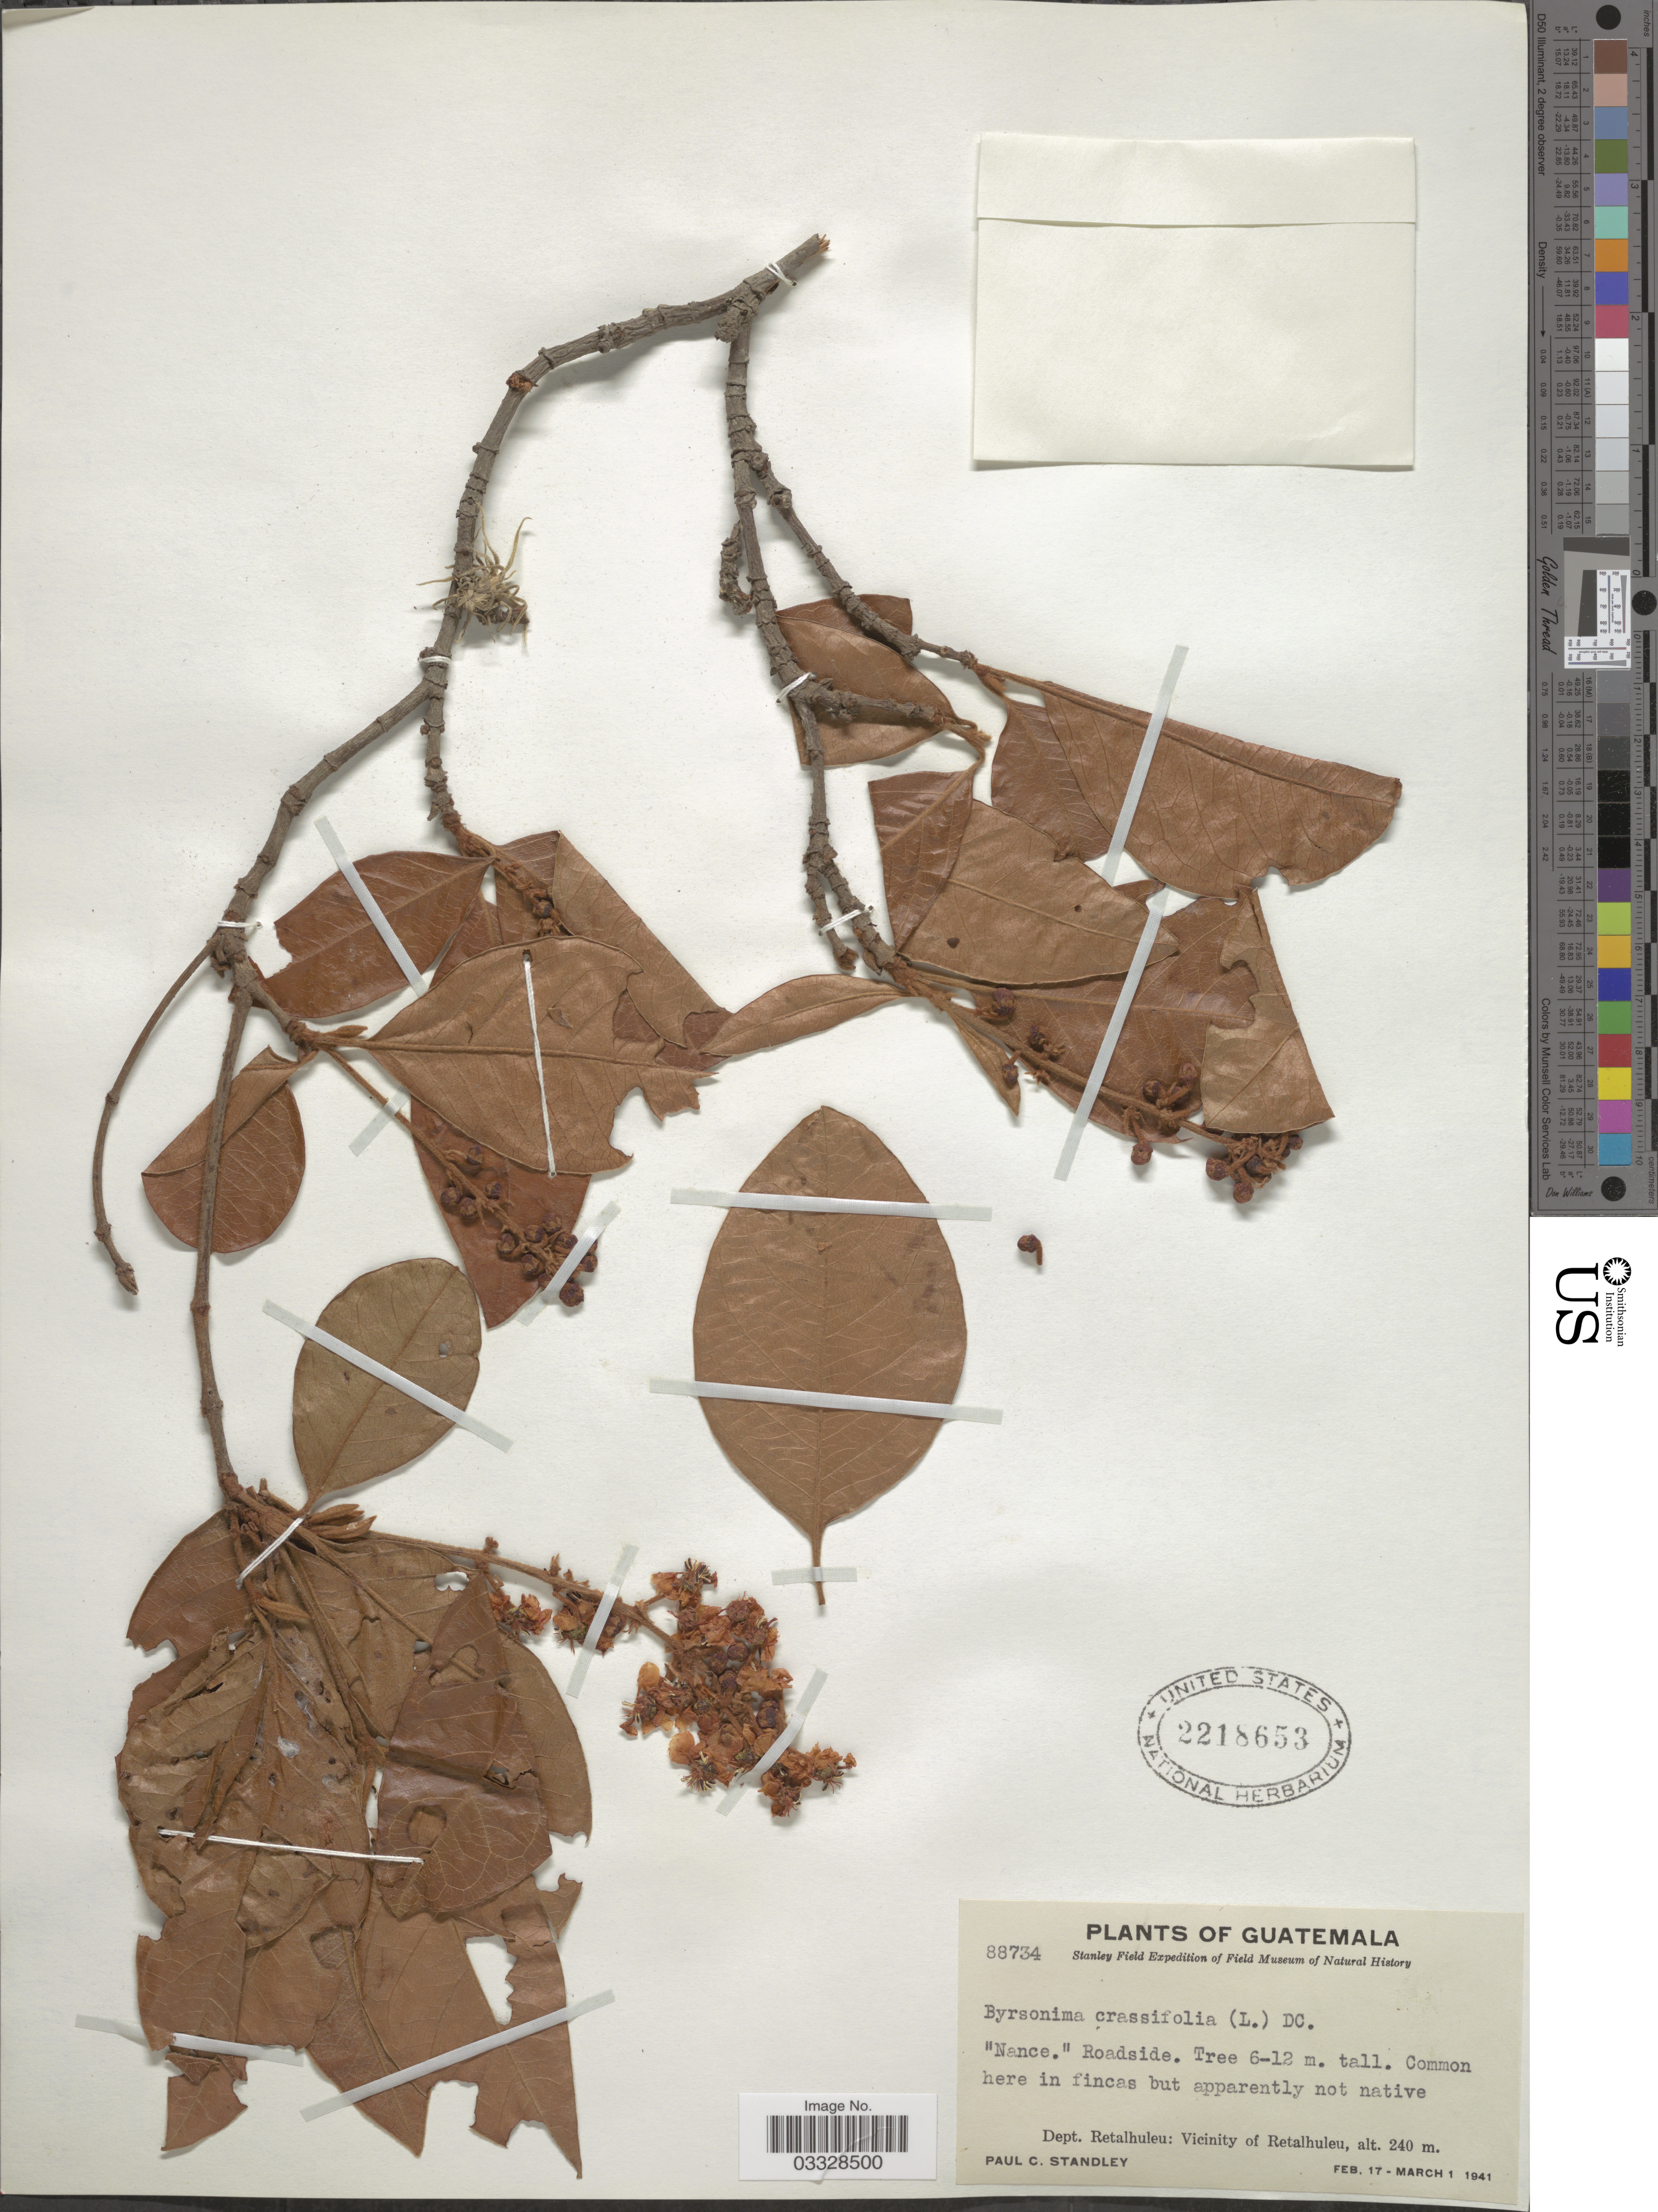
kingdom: Plantae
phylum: Tracheophyta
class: Magnoliopsida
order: Malpighiales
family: Malpighiaceae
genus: Byrsonima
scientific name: Byrsonima crassifolia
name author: (L.) Kunth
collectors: P. C. Standley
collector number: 88734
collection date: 1941-02-17/1941-03-01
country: Guatemala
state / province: Retalhuleu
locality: Dept. Retalhuleu: Vicinity of Retalhuleu.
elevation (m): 240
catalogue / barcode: US 2218653